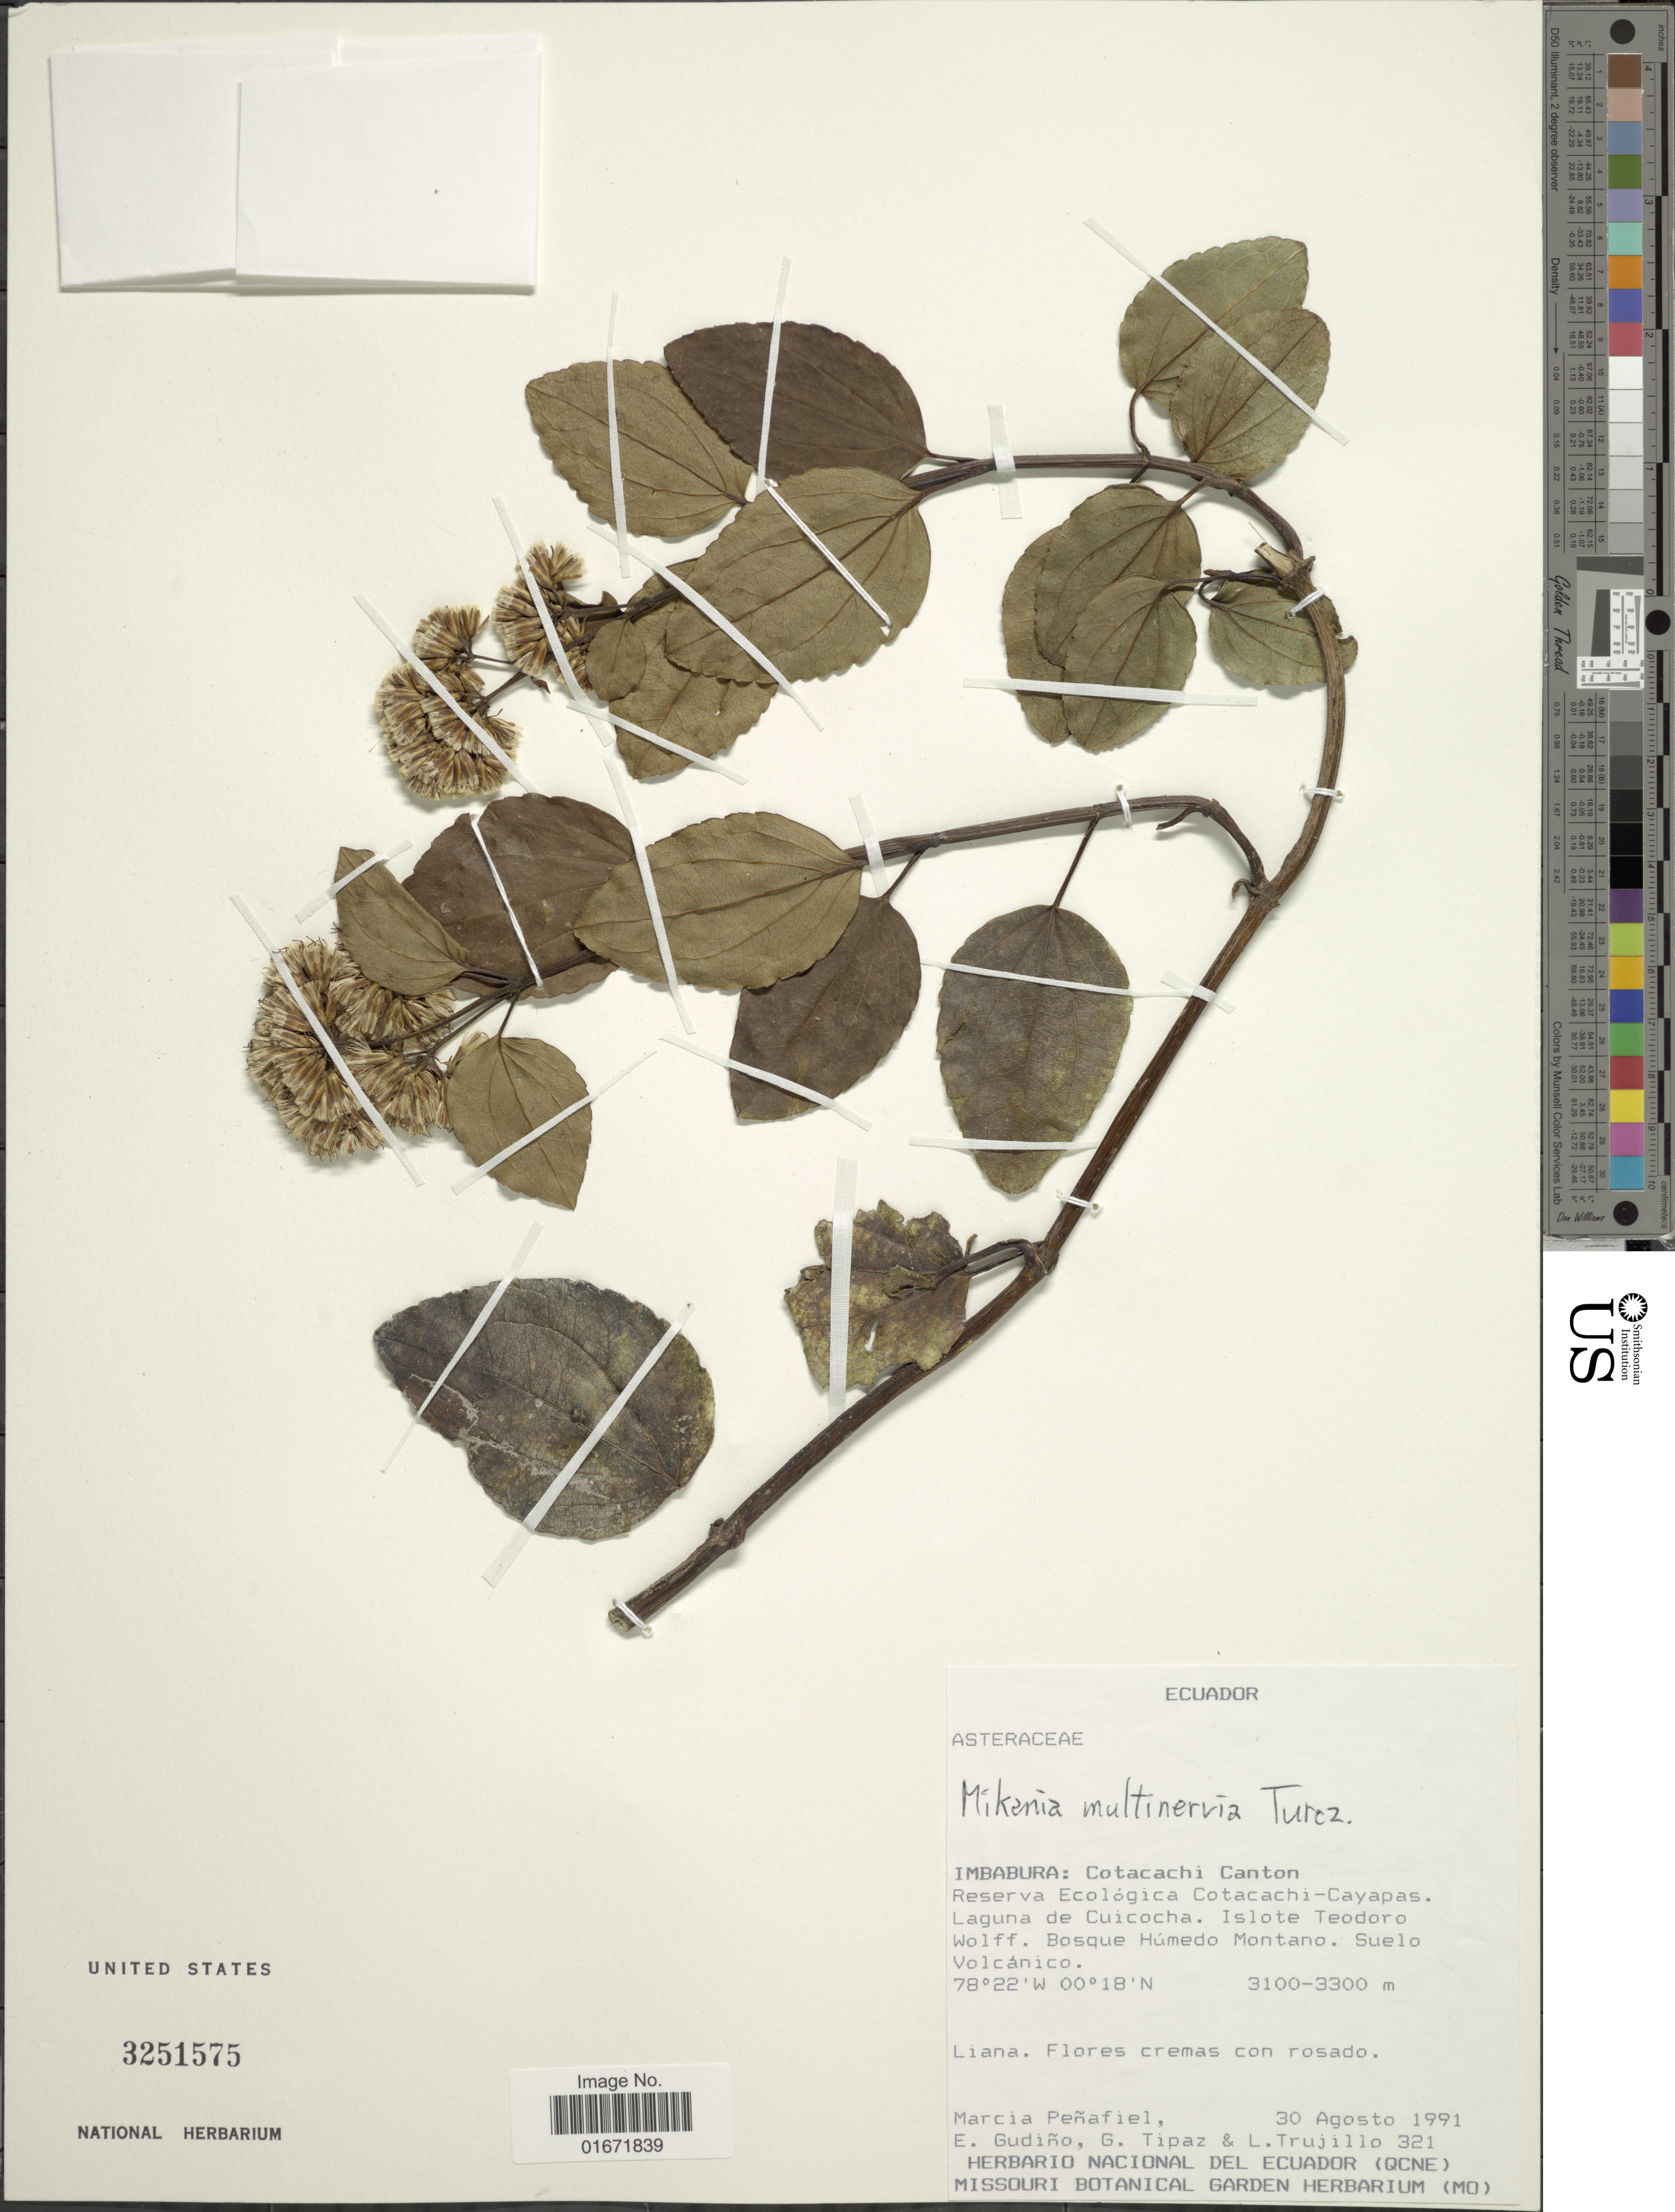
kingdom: Plantae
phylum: Tracheophyta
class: Magnoliopsida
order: Asterales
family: Asteraceae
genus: Mikania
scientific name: Mikania multinervia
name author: Turcz.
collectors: M. Penafiel, E. Gudiño, G. Tipaz & L. Trujillo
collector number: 321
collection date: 1991-08-30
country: Ecuador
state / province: Imbabura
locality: Imbabura: Cotacachi Canton. Reserva Ecológica Cotacachi-Cayapas. Laguna de Cuicocha. Islote Teodoro Wolff. Bosque Húmedo Montano. Suelo Volcánico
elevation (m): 3100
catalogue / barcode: US 3251575